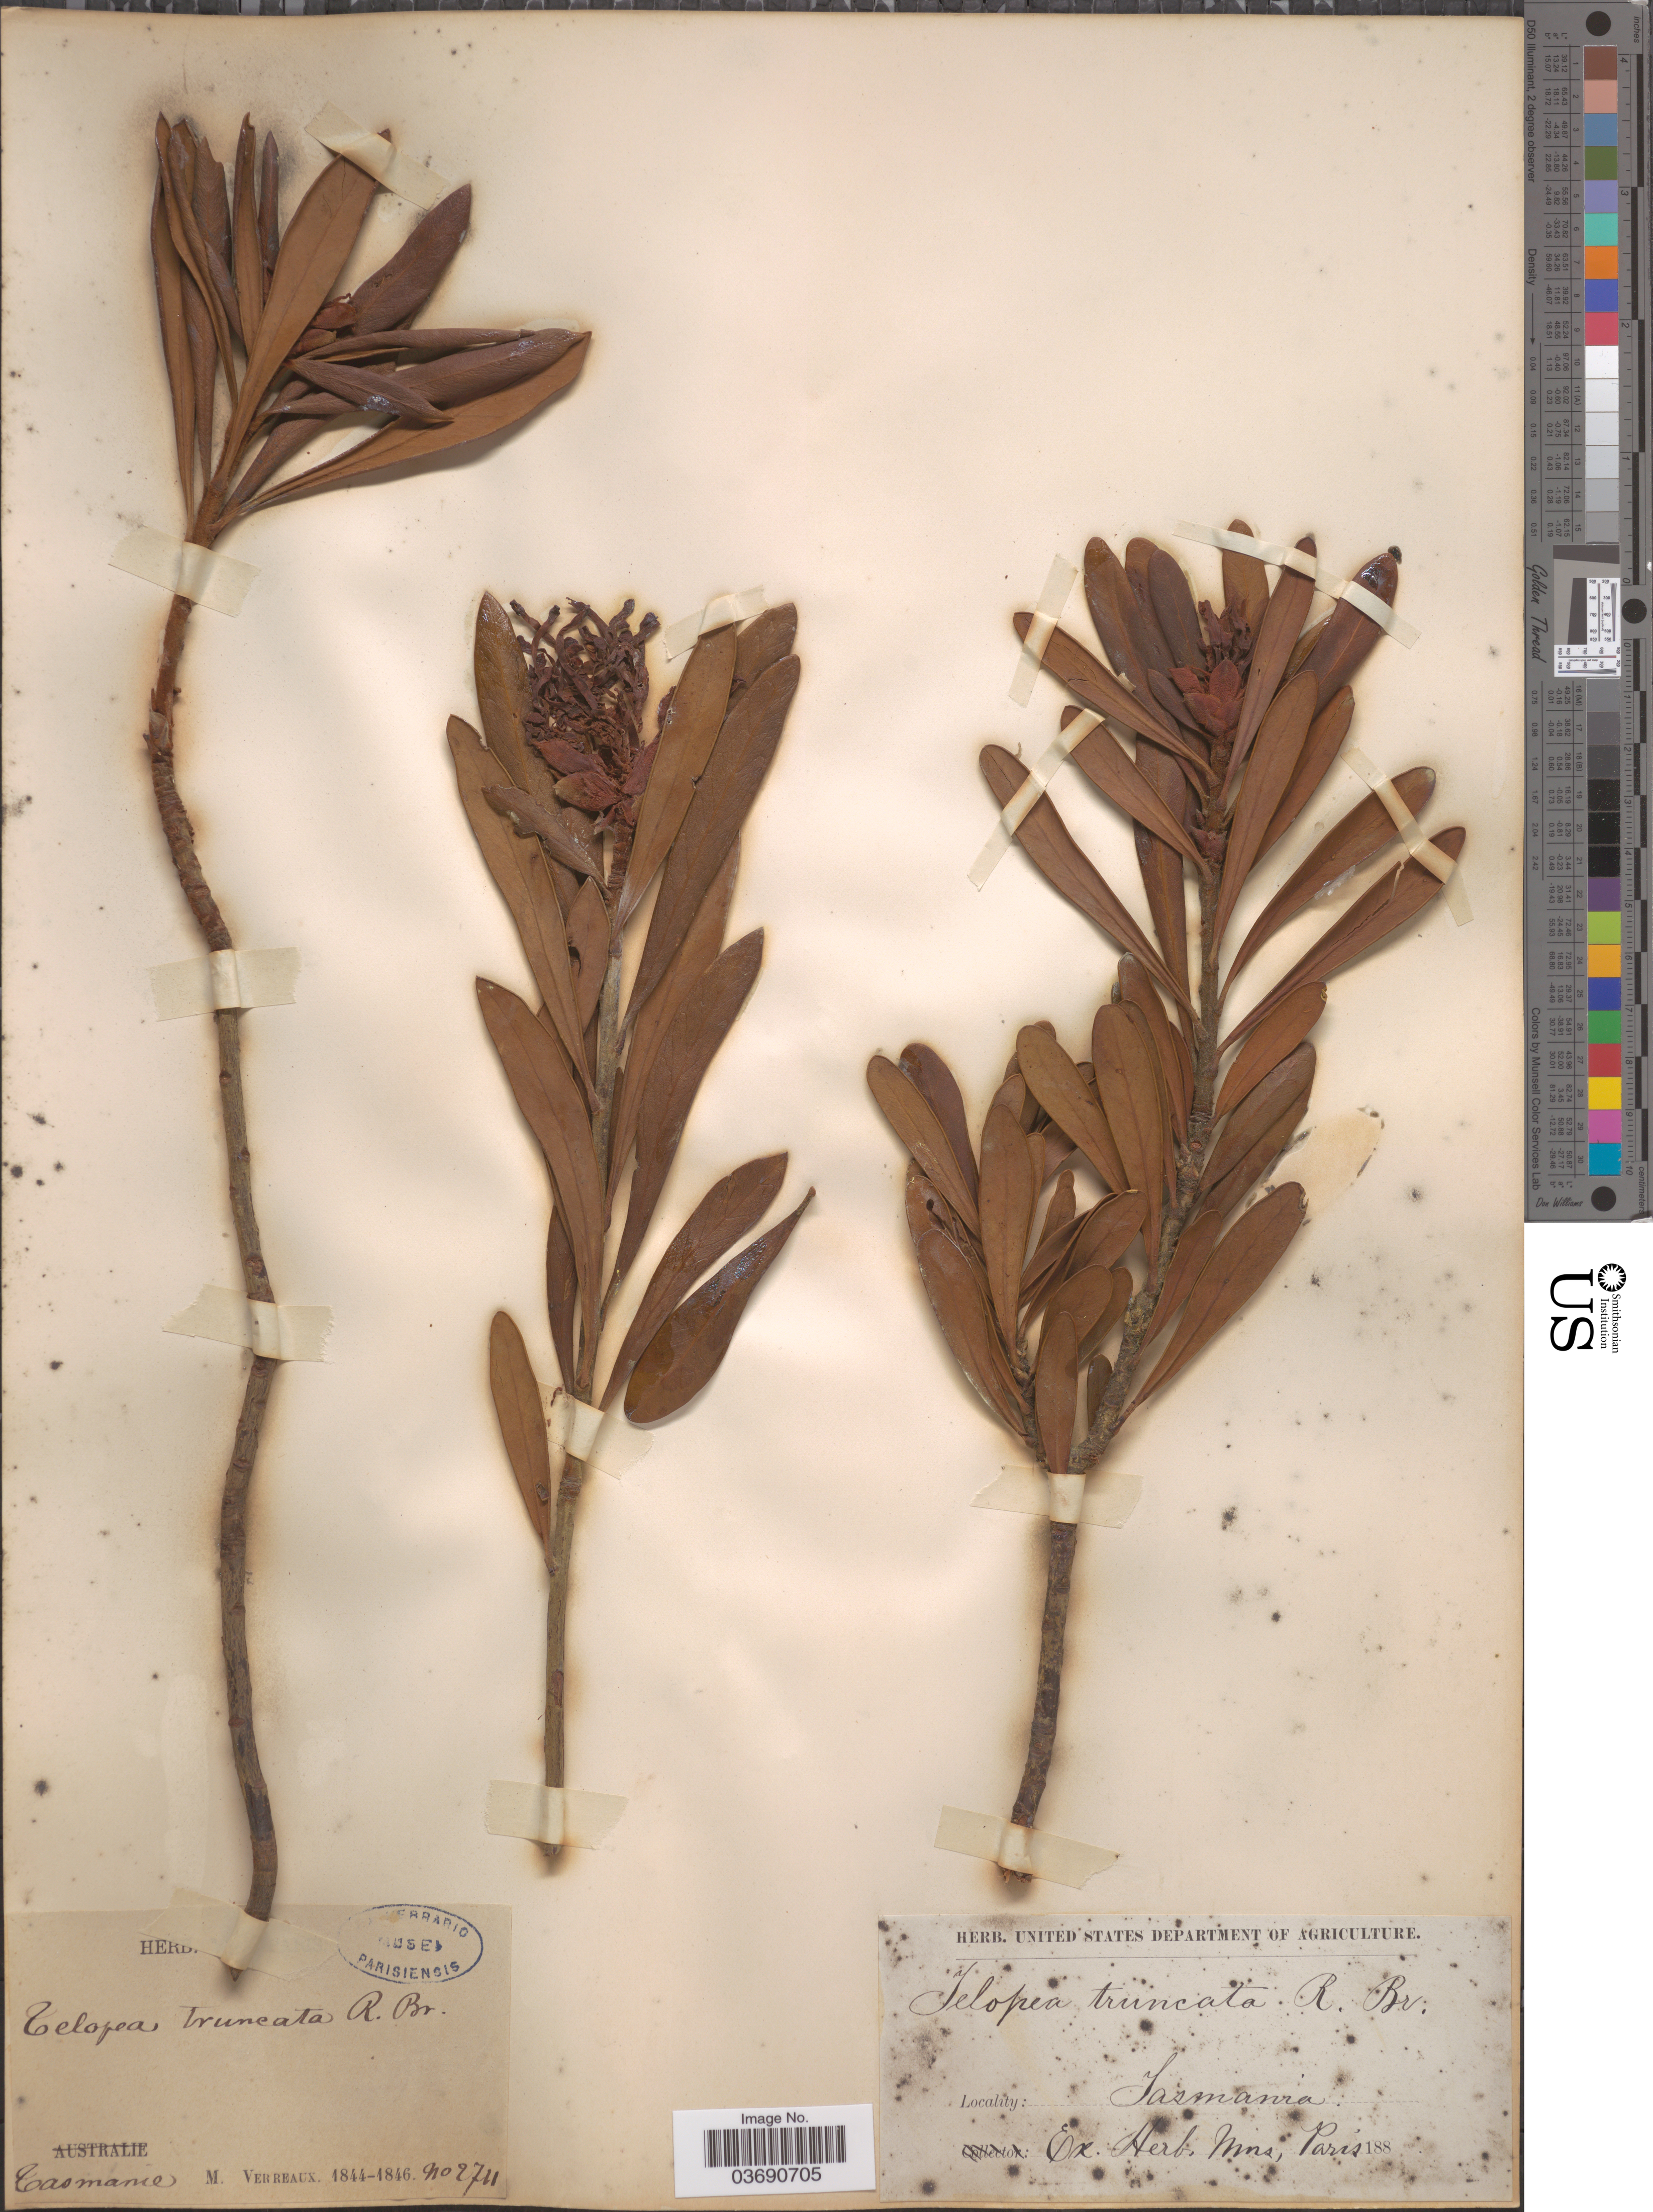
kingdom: Plantae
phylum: Tracheophyta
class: Magnoliopsida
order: Proteales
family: Proteaceae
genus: Telopea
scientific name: Telopea truncata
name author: (Labill.) R. Br.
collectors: M. Verreaux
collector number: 2711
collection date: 1844/1846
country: Australia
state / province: Tasmania